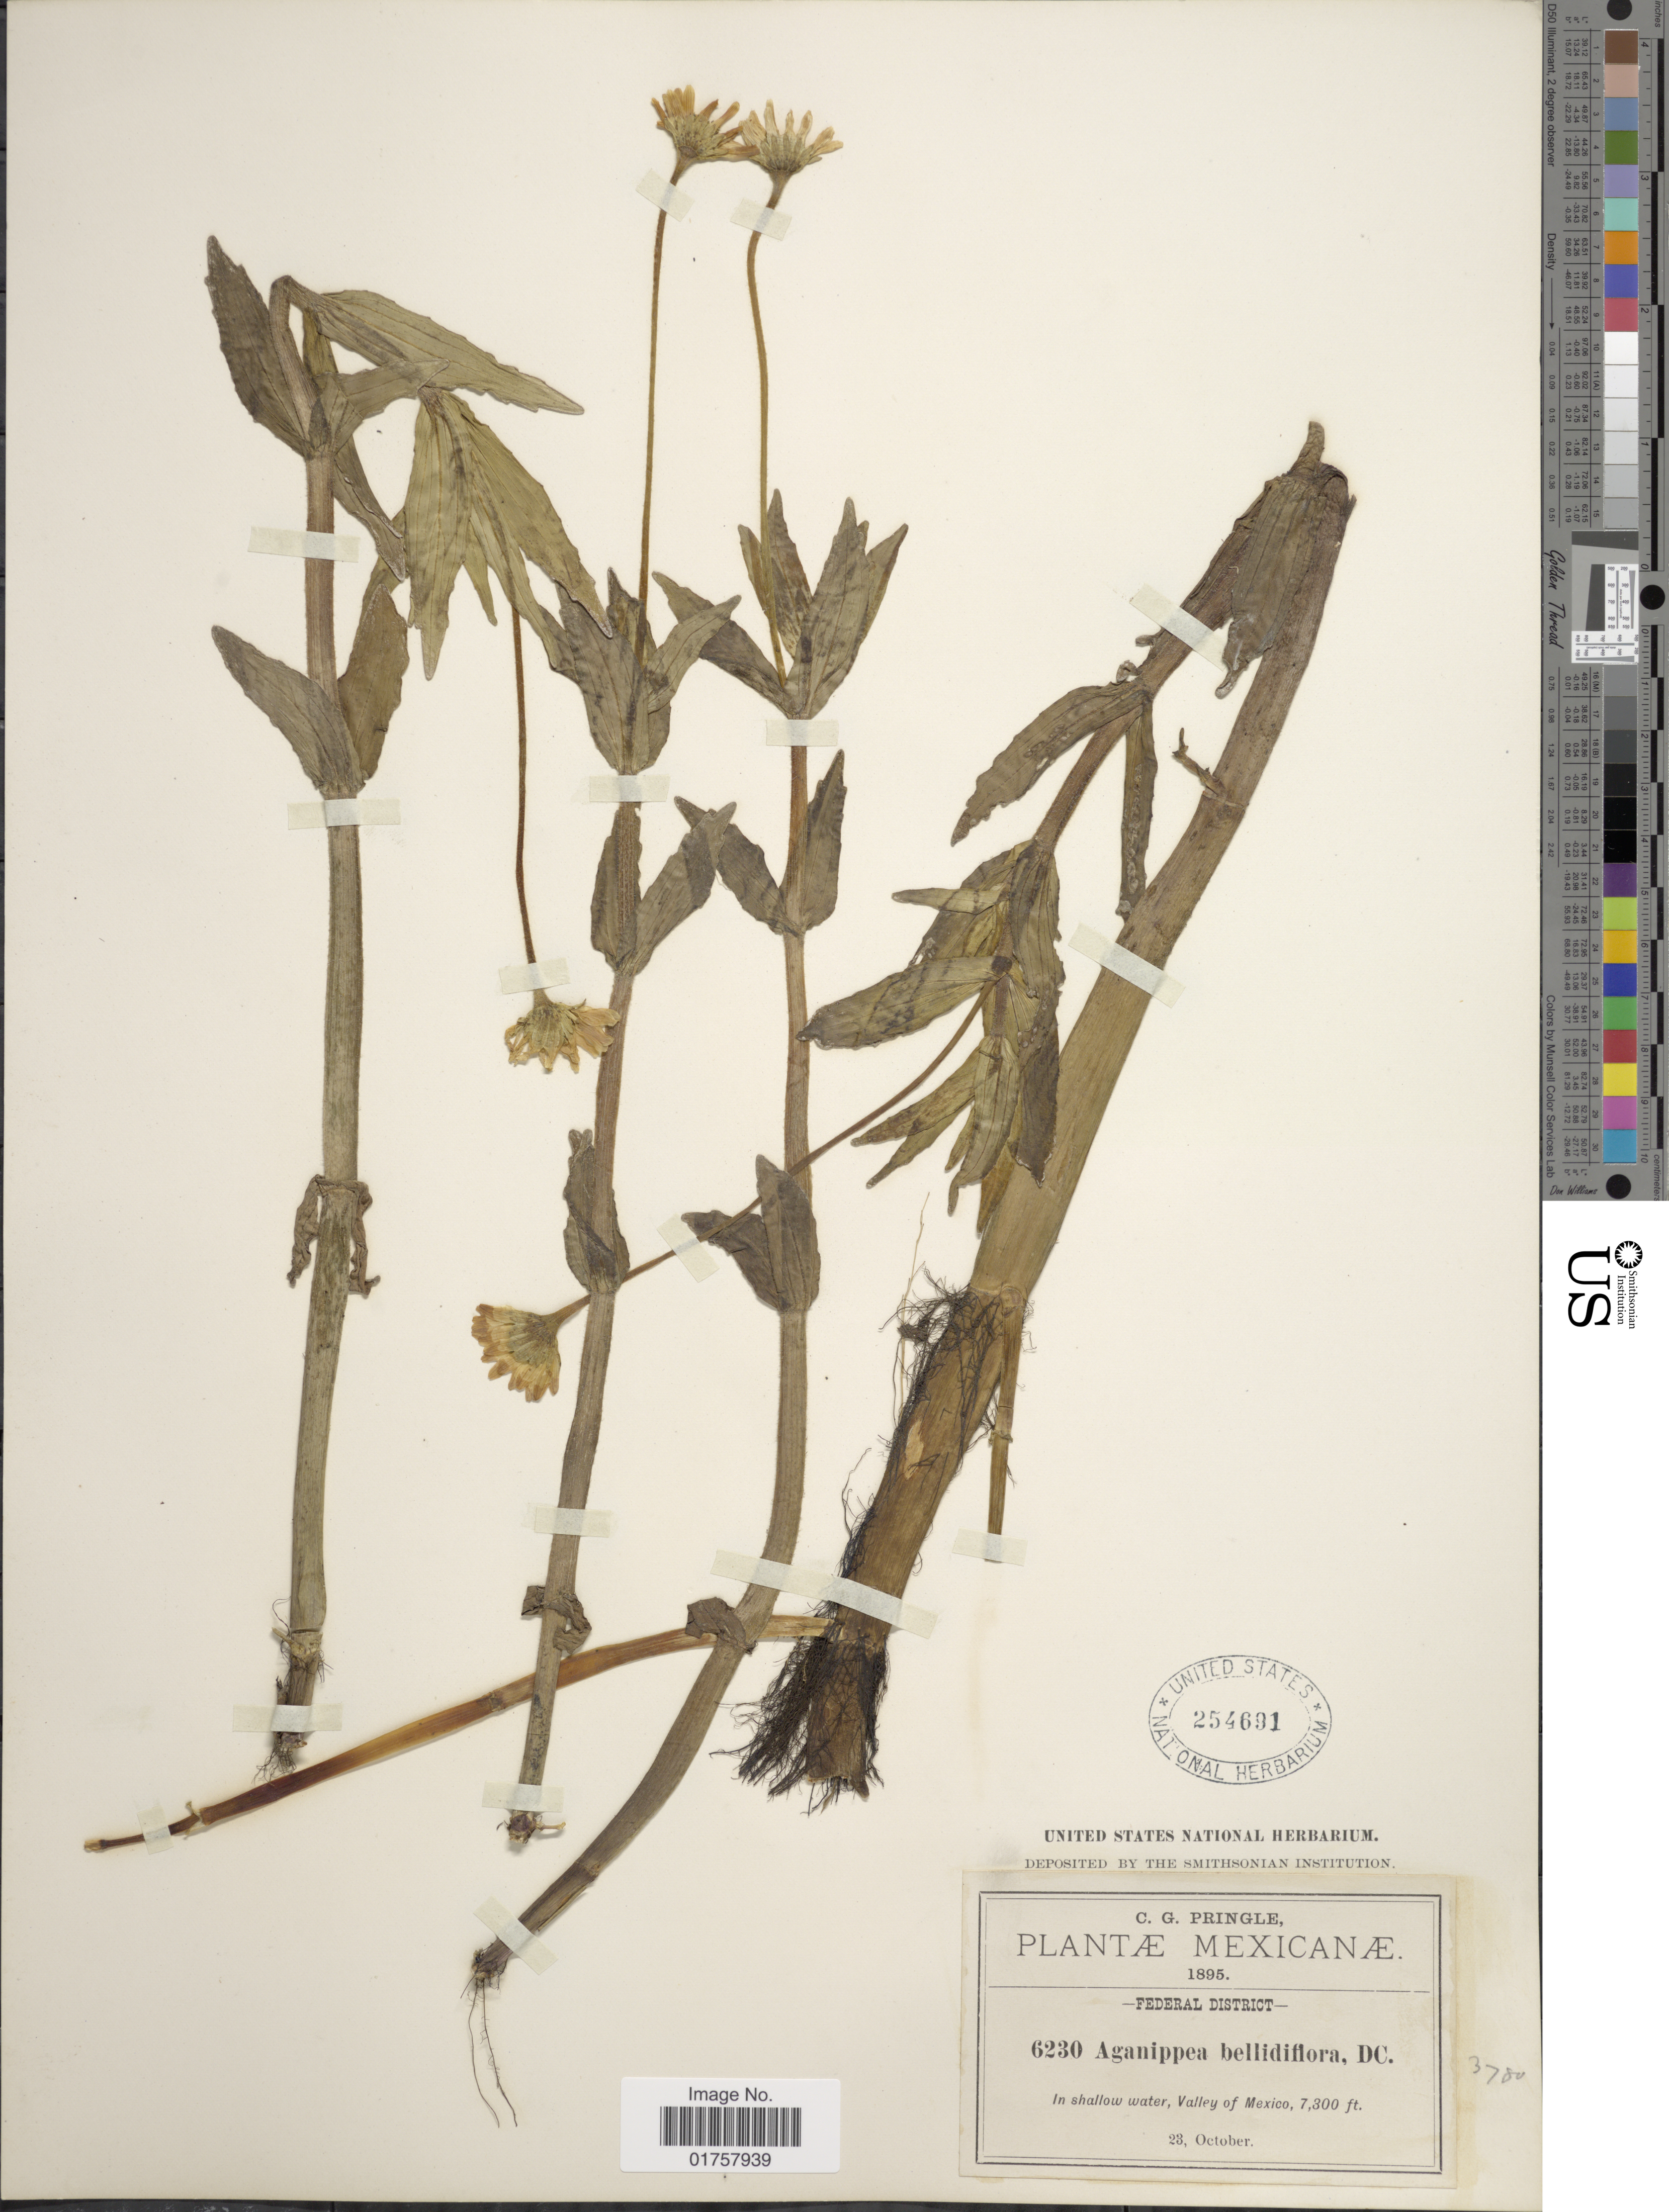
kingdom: Plantae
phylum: Tracheophyta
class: Magnoliopsida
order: Asterales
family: Asteraceae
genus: Jaegeria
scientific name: Jaegeria bellidiflora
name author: (Moc. & Sessé ex DC.) A.M. Torres & Beaman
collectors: C. G. Pringle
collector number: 6230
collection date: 1895-10-23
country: Mexico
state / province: Distrito Federal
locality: In shallow water, Valley of Mexico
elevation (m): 2225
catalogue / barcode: US 254691